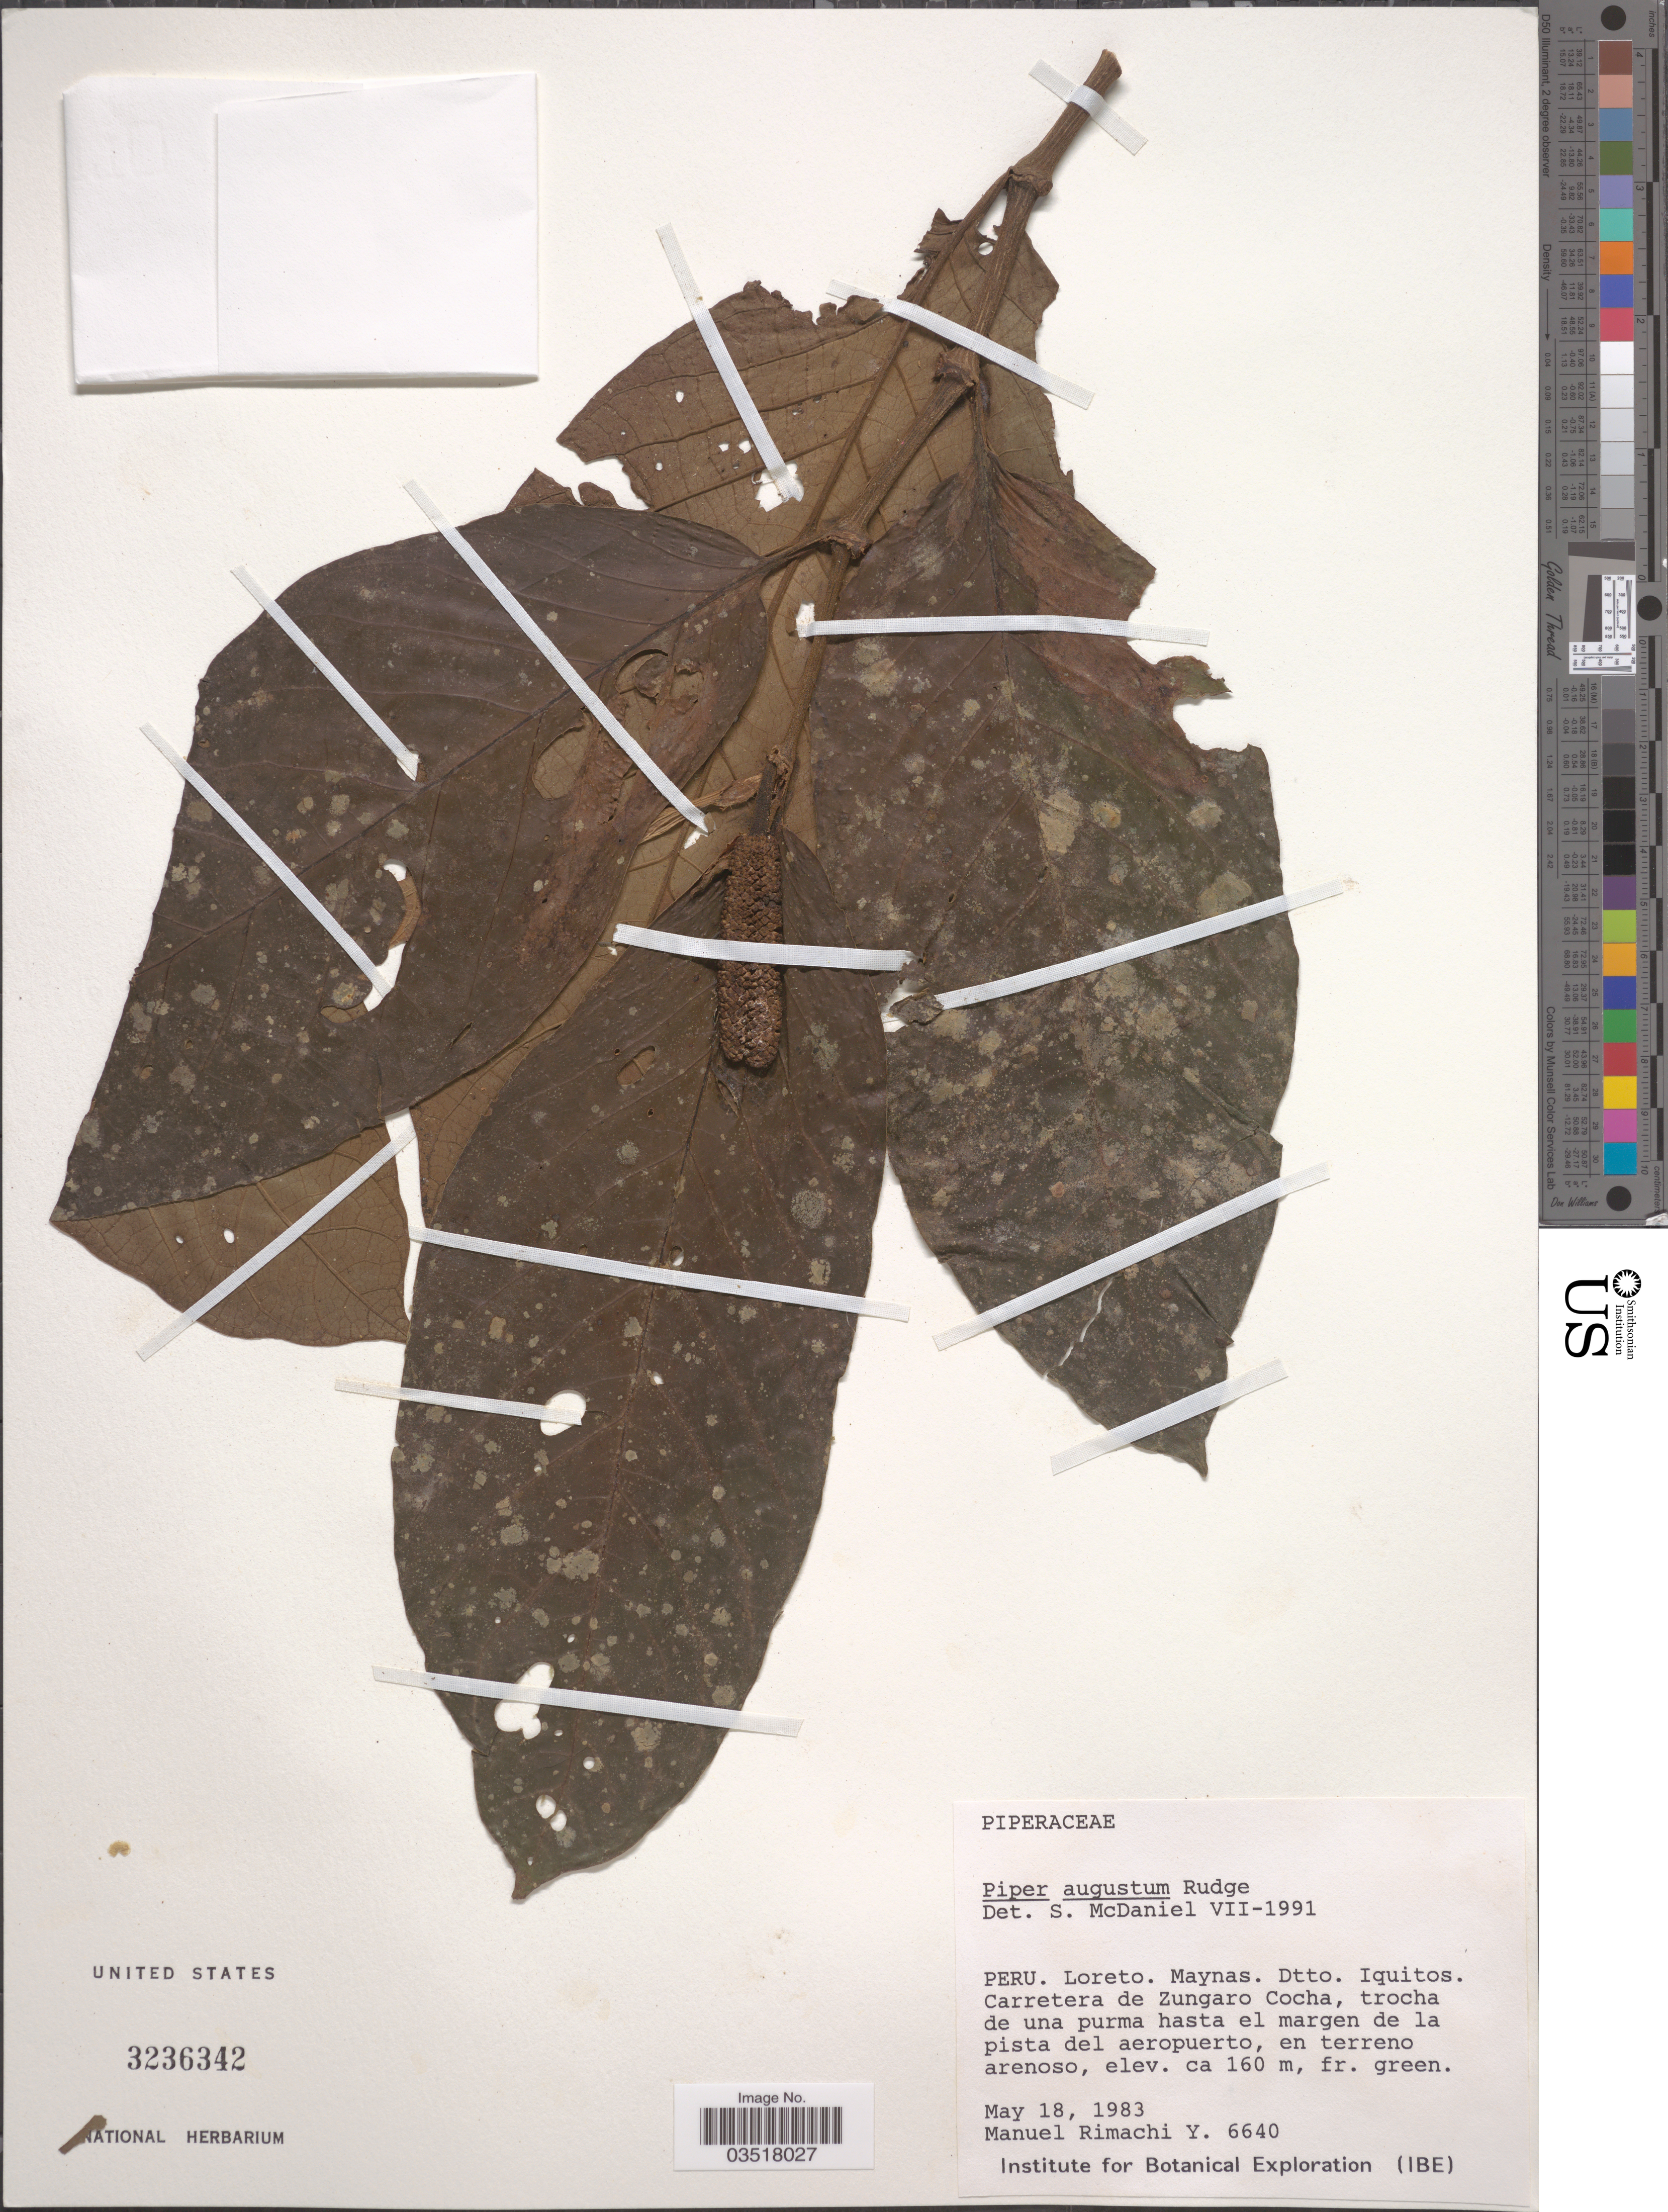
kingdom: Plantae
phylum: Tracheophyta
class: Magnoliopsida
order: Piperales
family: Piperaceae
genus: Piper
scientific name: Piper augustum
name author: Rudge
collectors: M. Rimachi Y.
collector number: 6640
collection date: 1983-05-18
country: Peru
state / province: Loreto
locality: Maynas. Dtto. Iquitos. Carretera de Zungaro Cocha, trocha de una purma hasta el margen de la pista del aeropuerto.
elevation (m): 160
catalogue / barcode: US 3236342